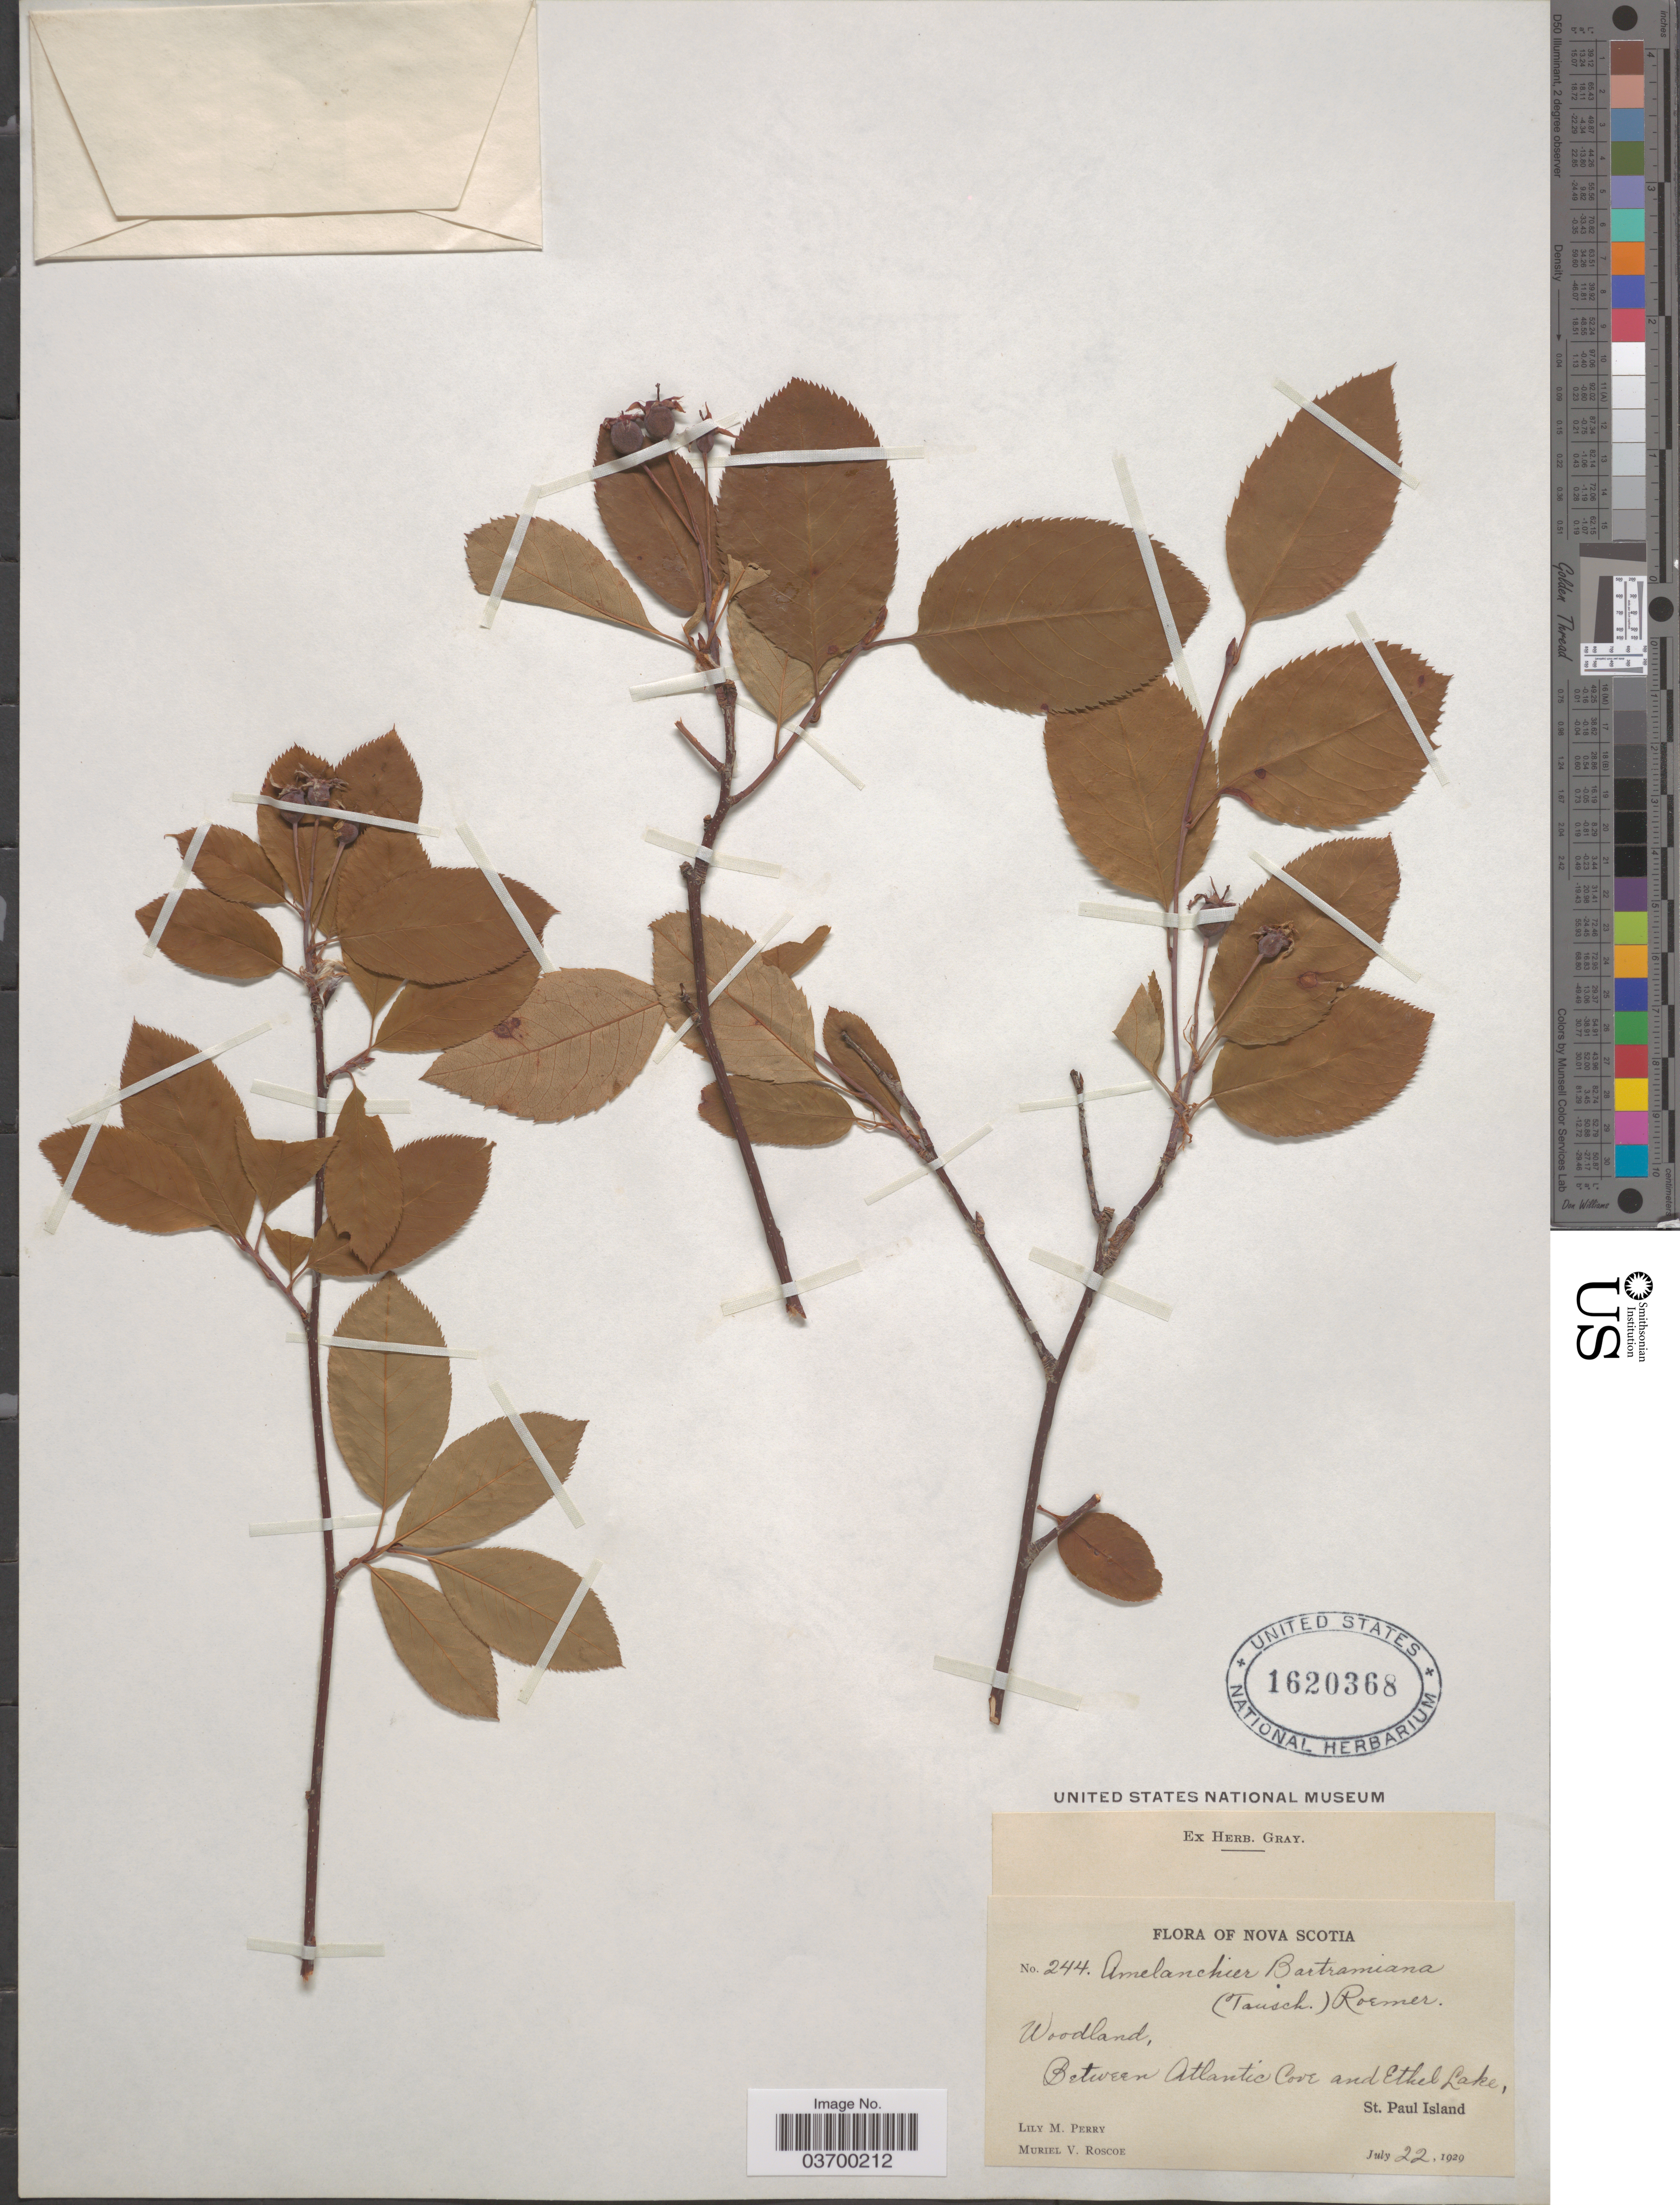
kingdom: Plantae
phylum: Tracheophyta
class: Magnoliopsida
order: Rosales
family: Rosaceae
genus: Amelanchier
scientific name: Amelanchier bartramiana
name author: (Tausch) M. Roem.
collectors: L. M. Perry & M. Roscoe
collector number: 244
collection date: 1929-07-22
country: Canada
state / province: Nova Scotia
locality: Woodland, between Atlantic Cove and Ethel Lake, St. Paul Island.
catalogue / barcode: US 1620368